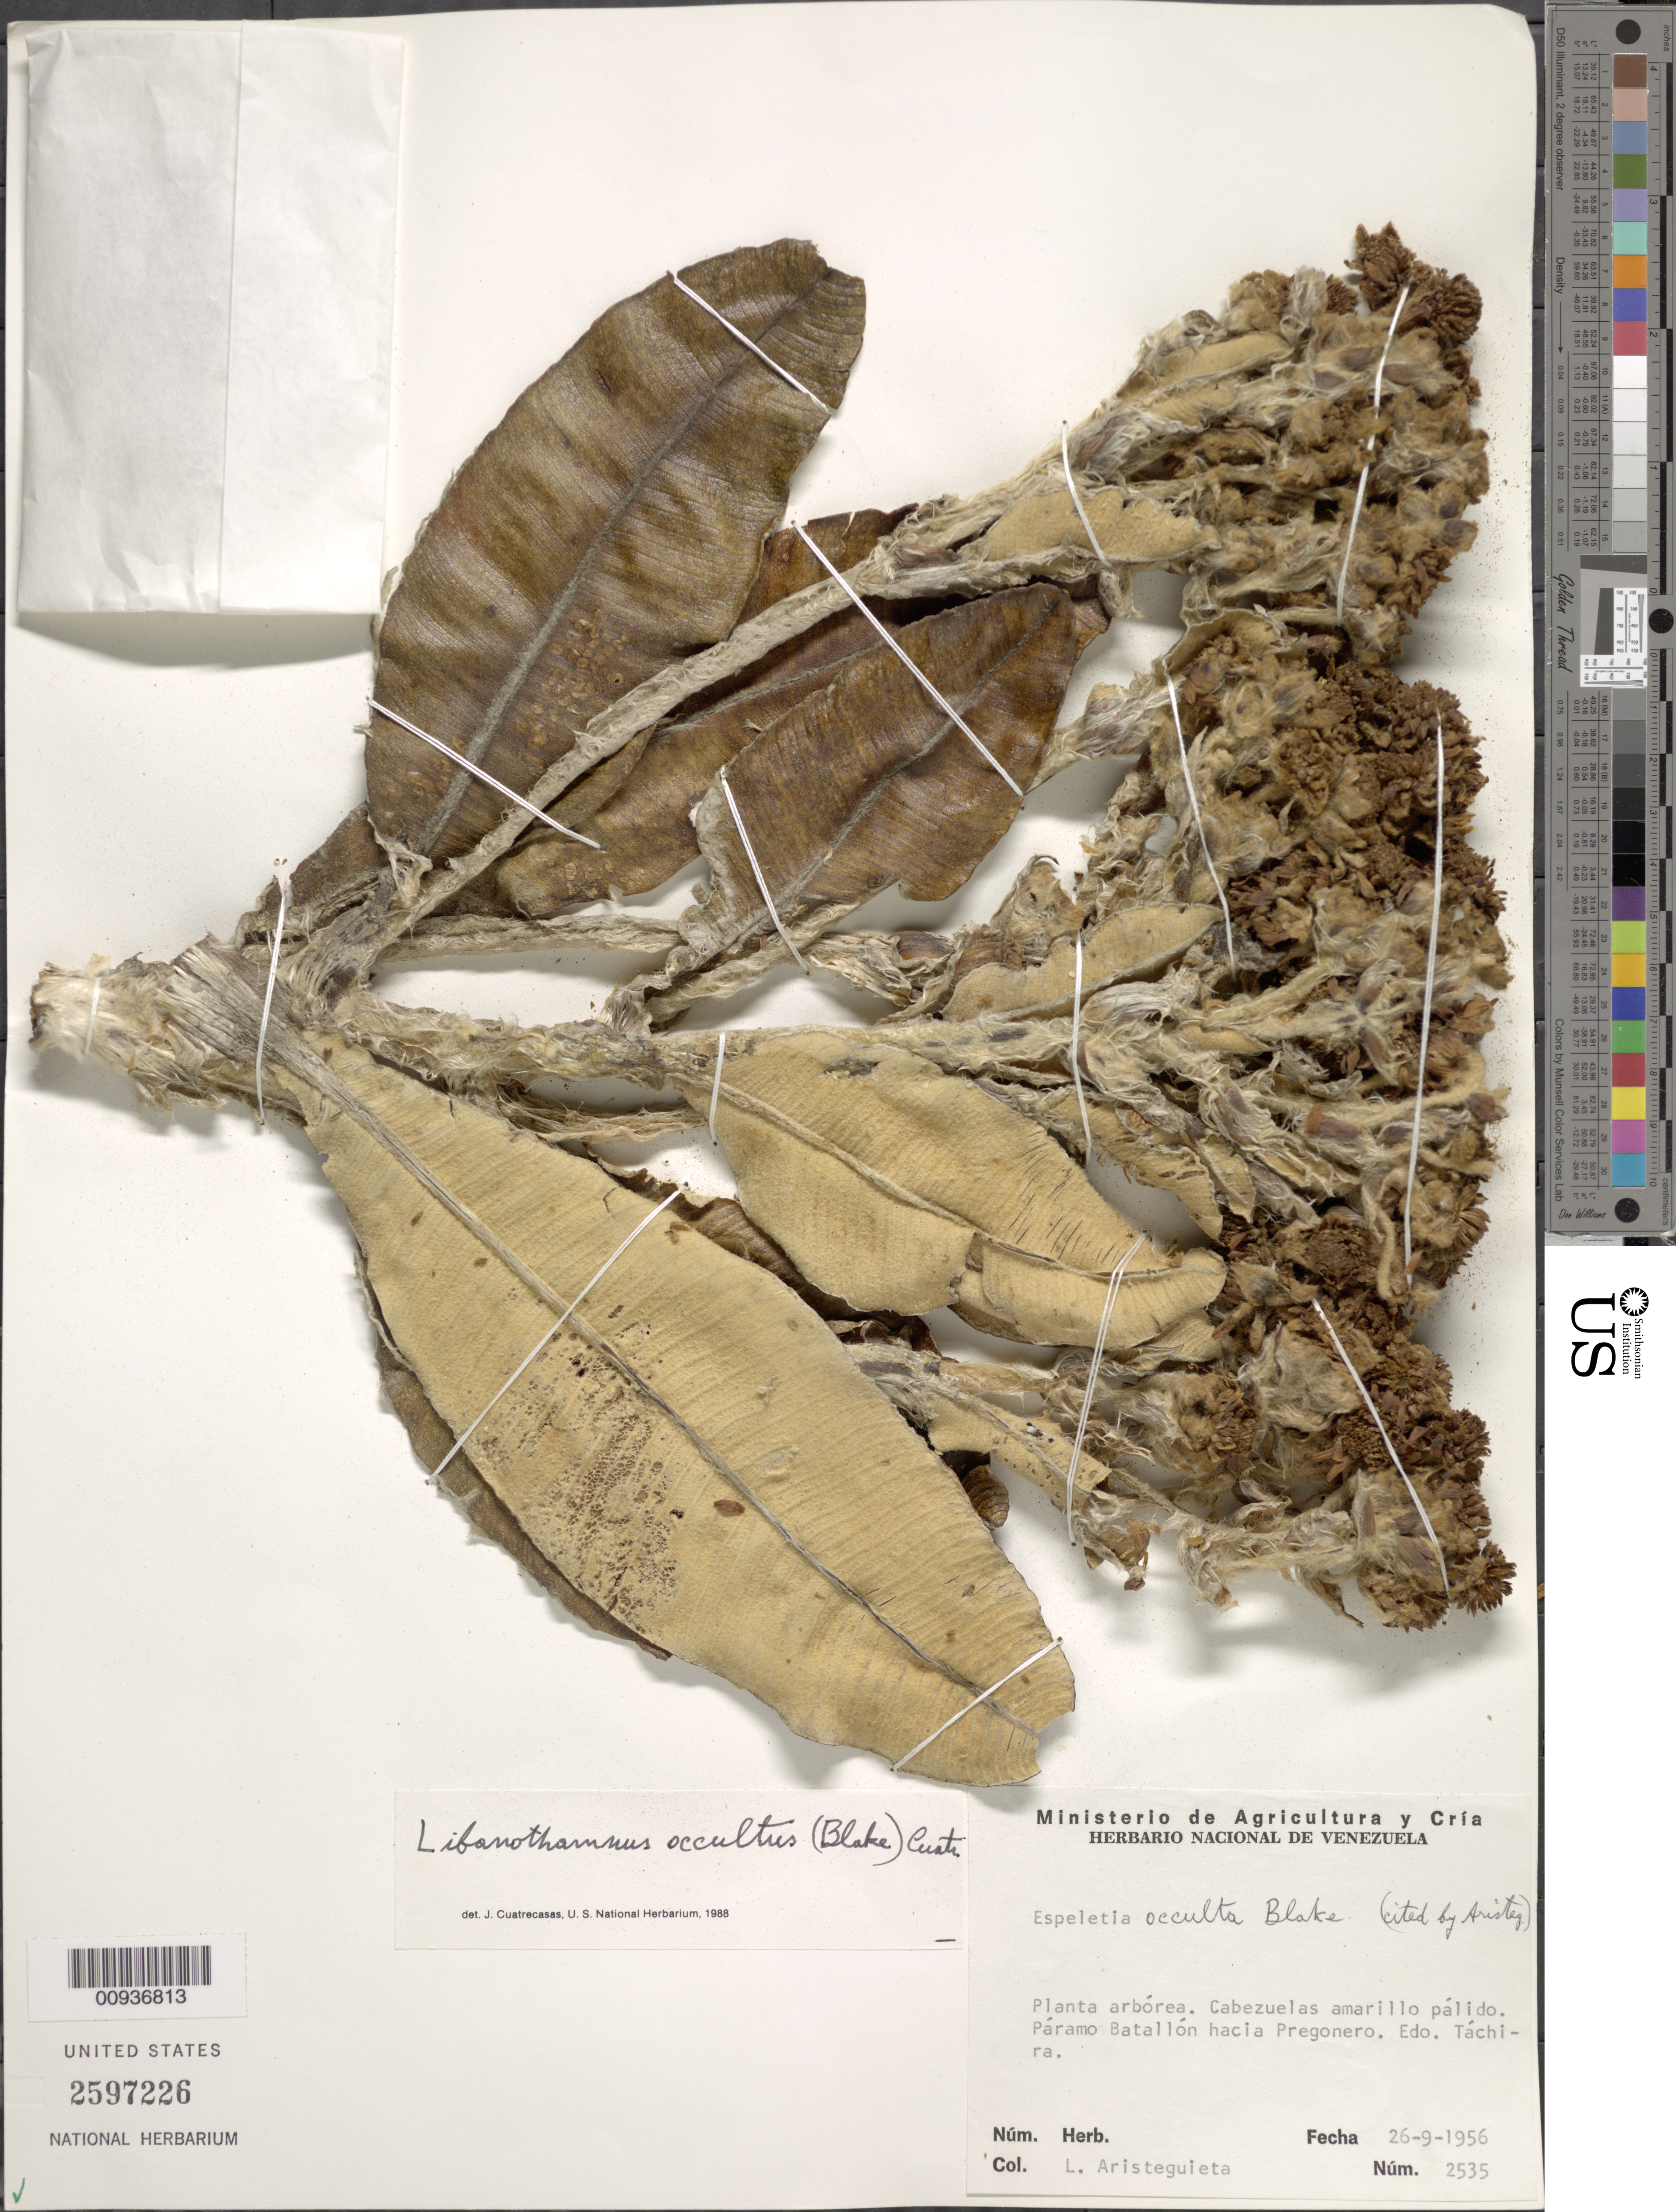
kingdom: Plantae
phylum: Tracheophyta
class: Magnoliopsida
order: Asterales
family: Asteraceae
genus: Libanothamnus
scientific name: Libanothamnus occultus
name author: (S.F. Blake) Cuatrec.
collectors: L. Aristeguieta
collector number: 2535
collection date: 1956-09-26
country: Venezuela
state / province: Táchira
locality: Páramo del Batallón. Hacia Pregonero.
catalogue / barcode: US 2597226